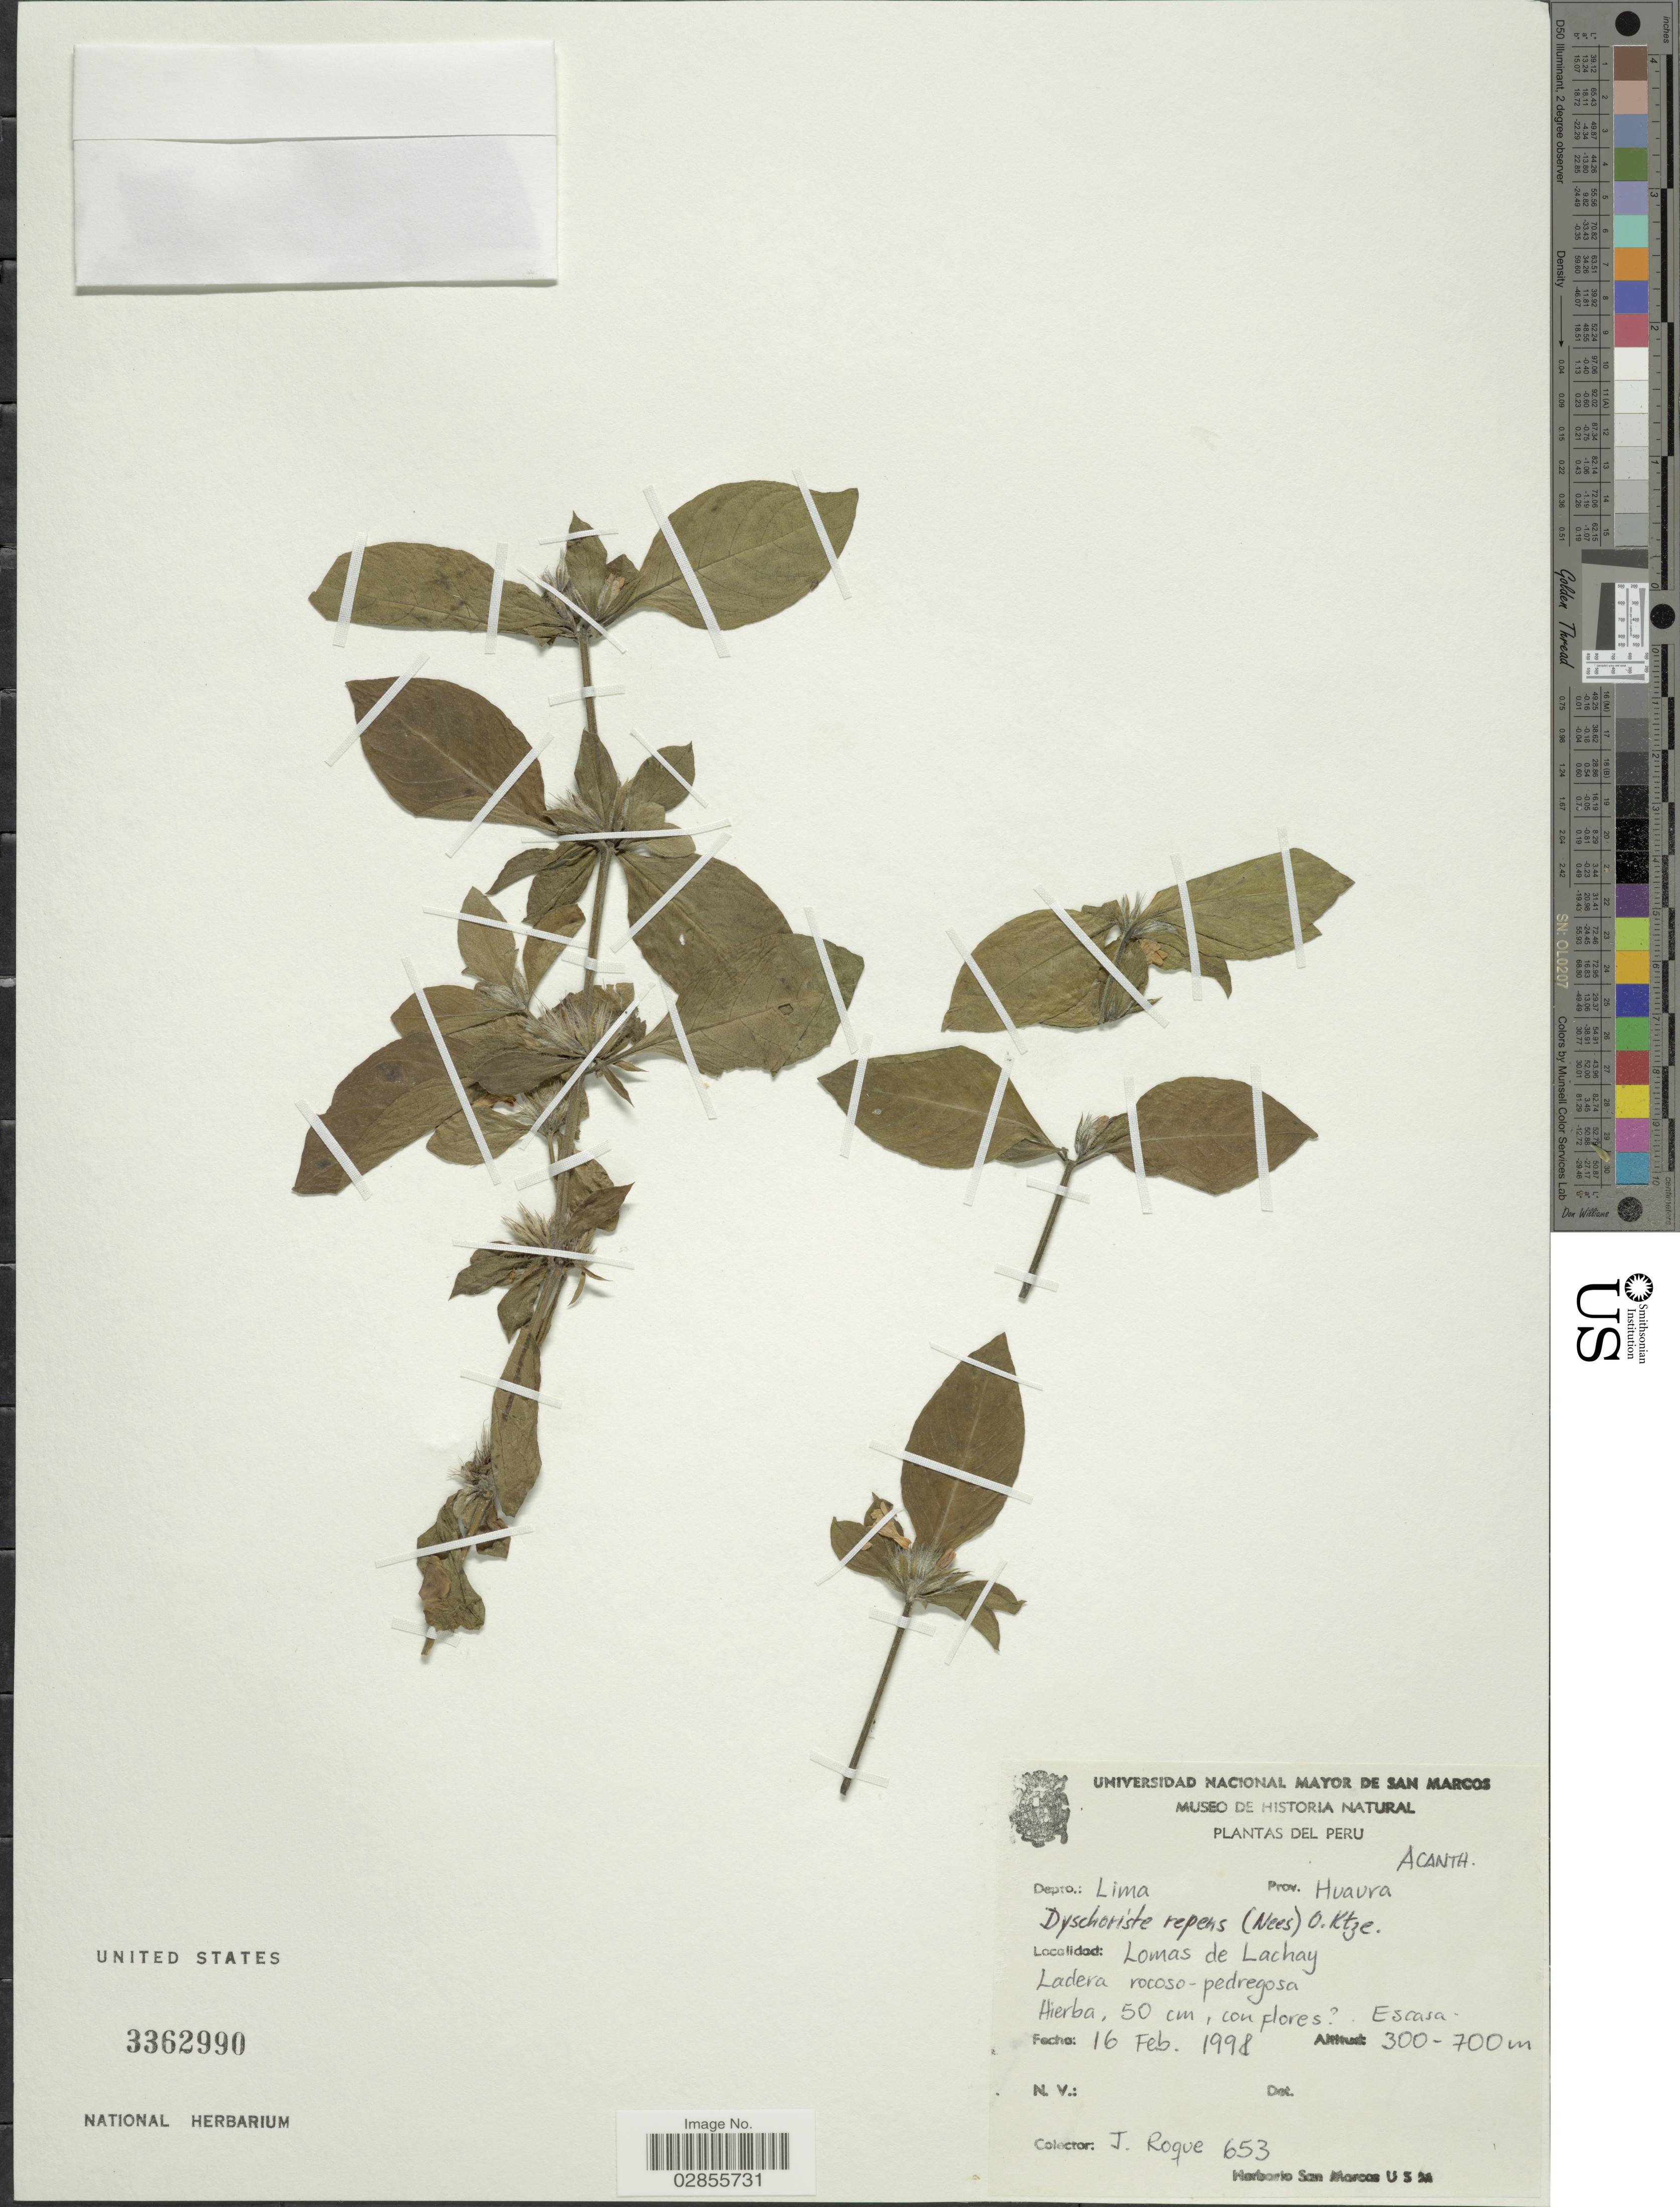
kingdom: Plantae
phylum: Tracheophyta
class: Magnoliopsida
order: Lamiales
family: Acanthaceae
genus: Dyschoriste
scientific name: Dyschoriste repens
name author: (Nees) Kuntze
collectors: J. Rogue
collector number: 653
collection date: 1998-02-16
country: Peru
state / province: Lima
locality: Depto. Lima. Prov. Huaura. Lomas de Lachay. Escasa.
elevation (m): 300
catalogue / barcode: US 3362990